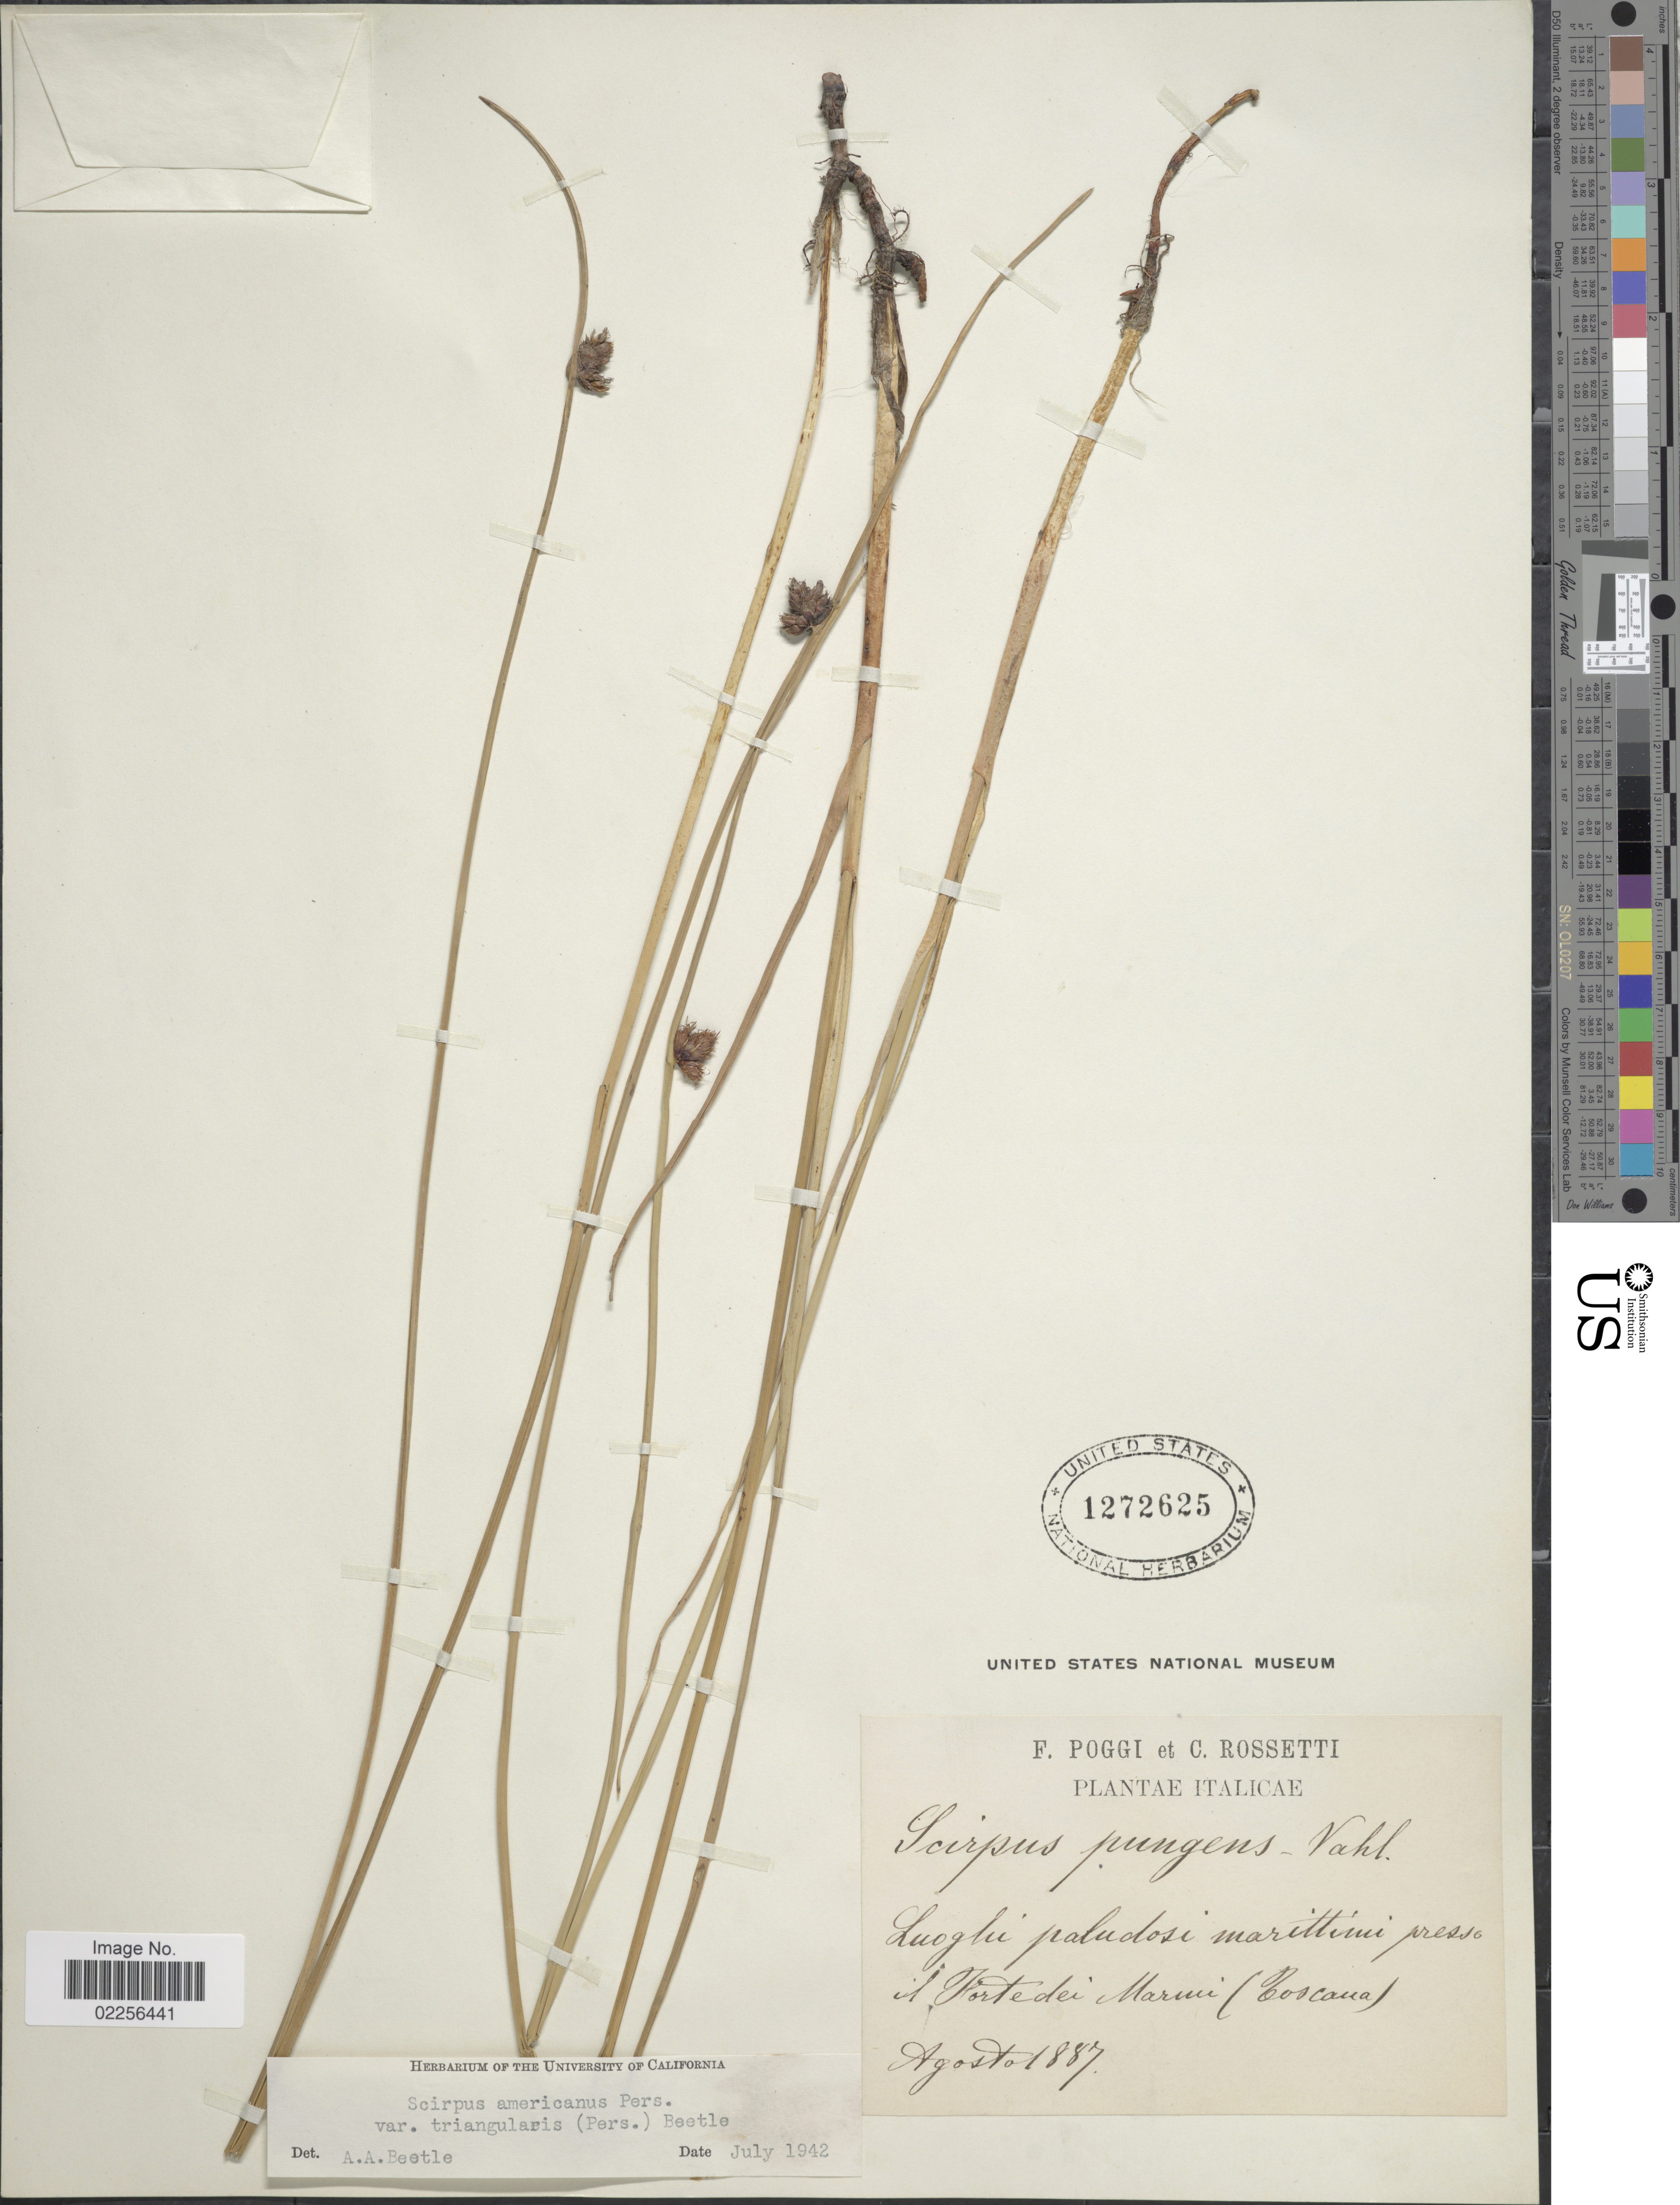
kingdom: Plantae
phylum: Tracheophyta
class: Liliopsida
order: Poales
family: Cyperaceae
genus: Schoenoplectus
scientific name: Schoenoplectus pungens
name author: (Vahl) Palla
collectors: F. Poggi & C. Rossetti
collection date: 1887-08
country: Italy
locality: Luoghi paludosi marittimi presso il Fortedei Marmi (Coscaua) [interpreted]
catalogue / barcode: US 1272625